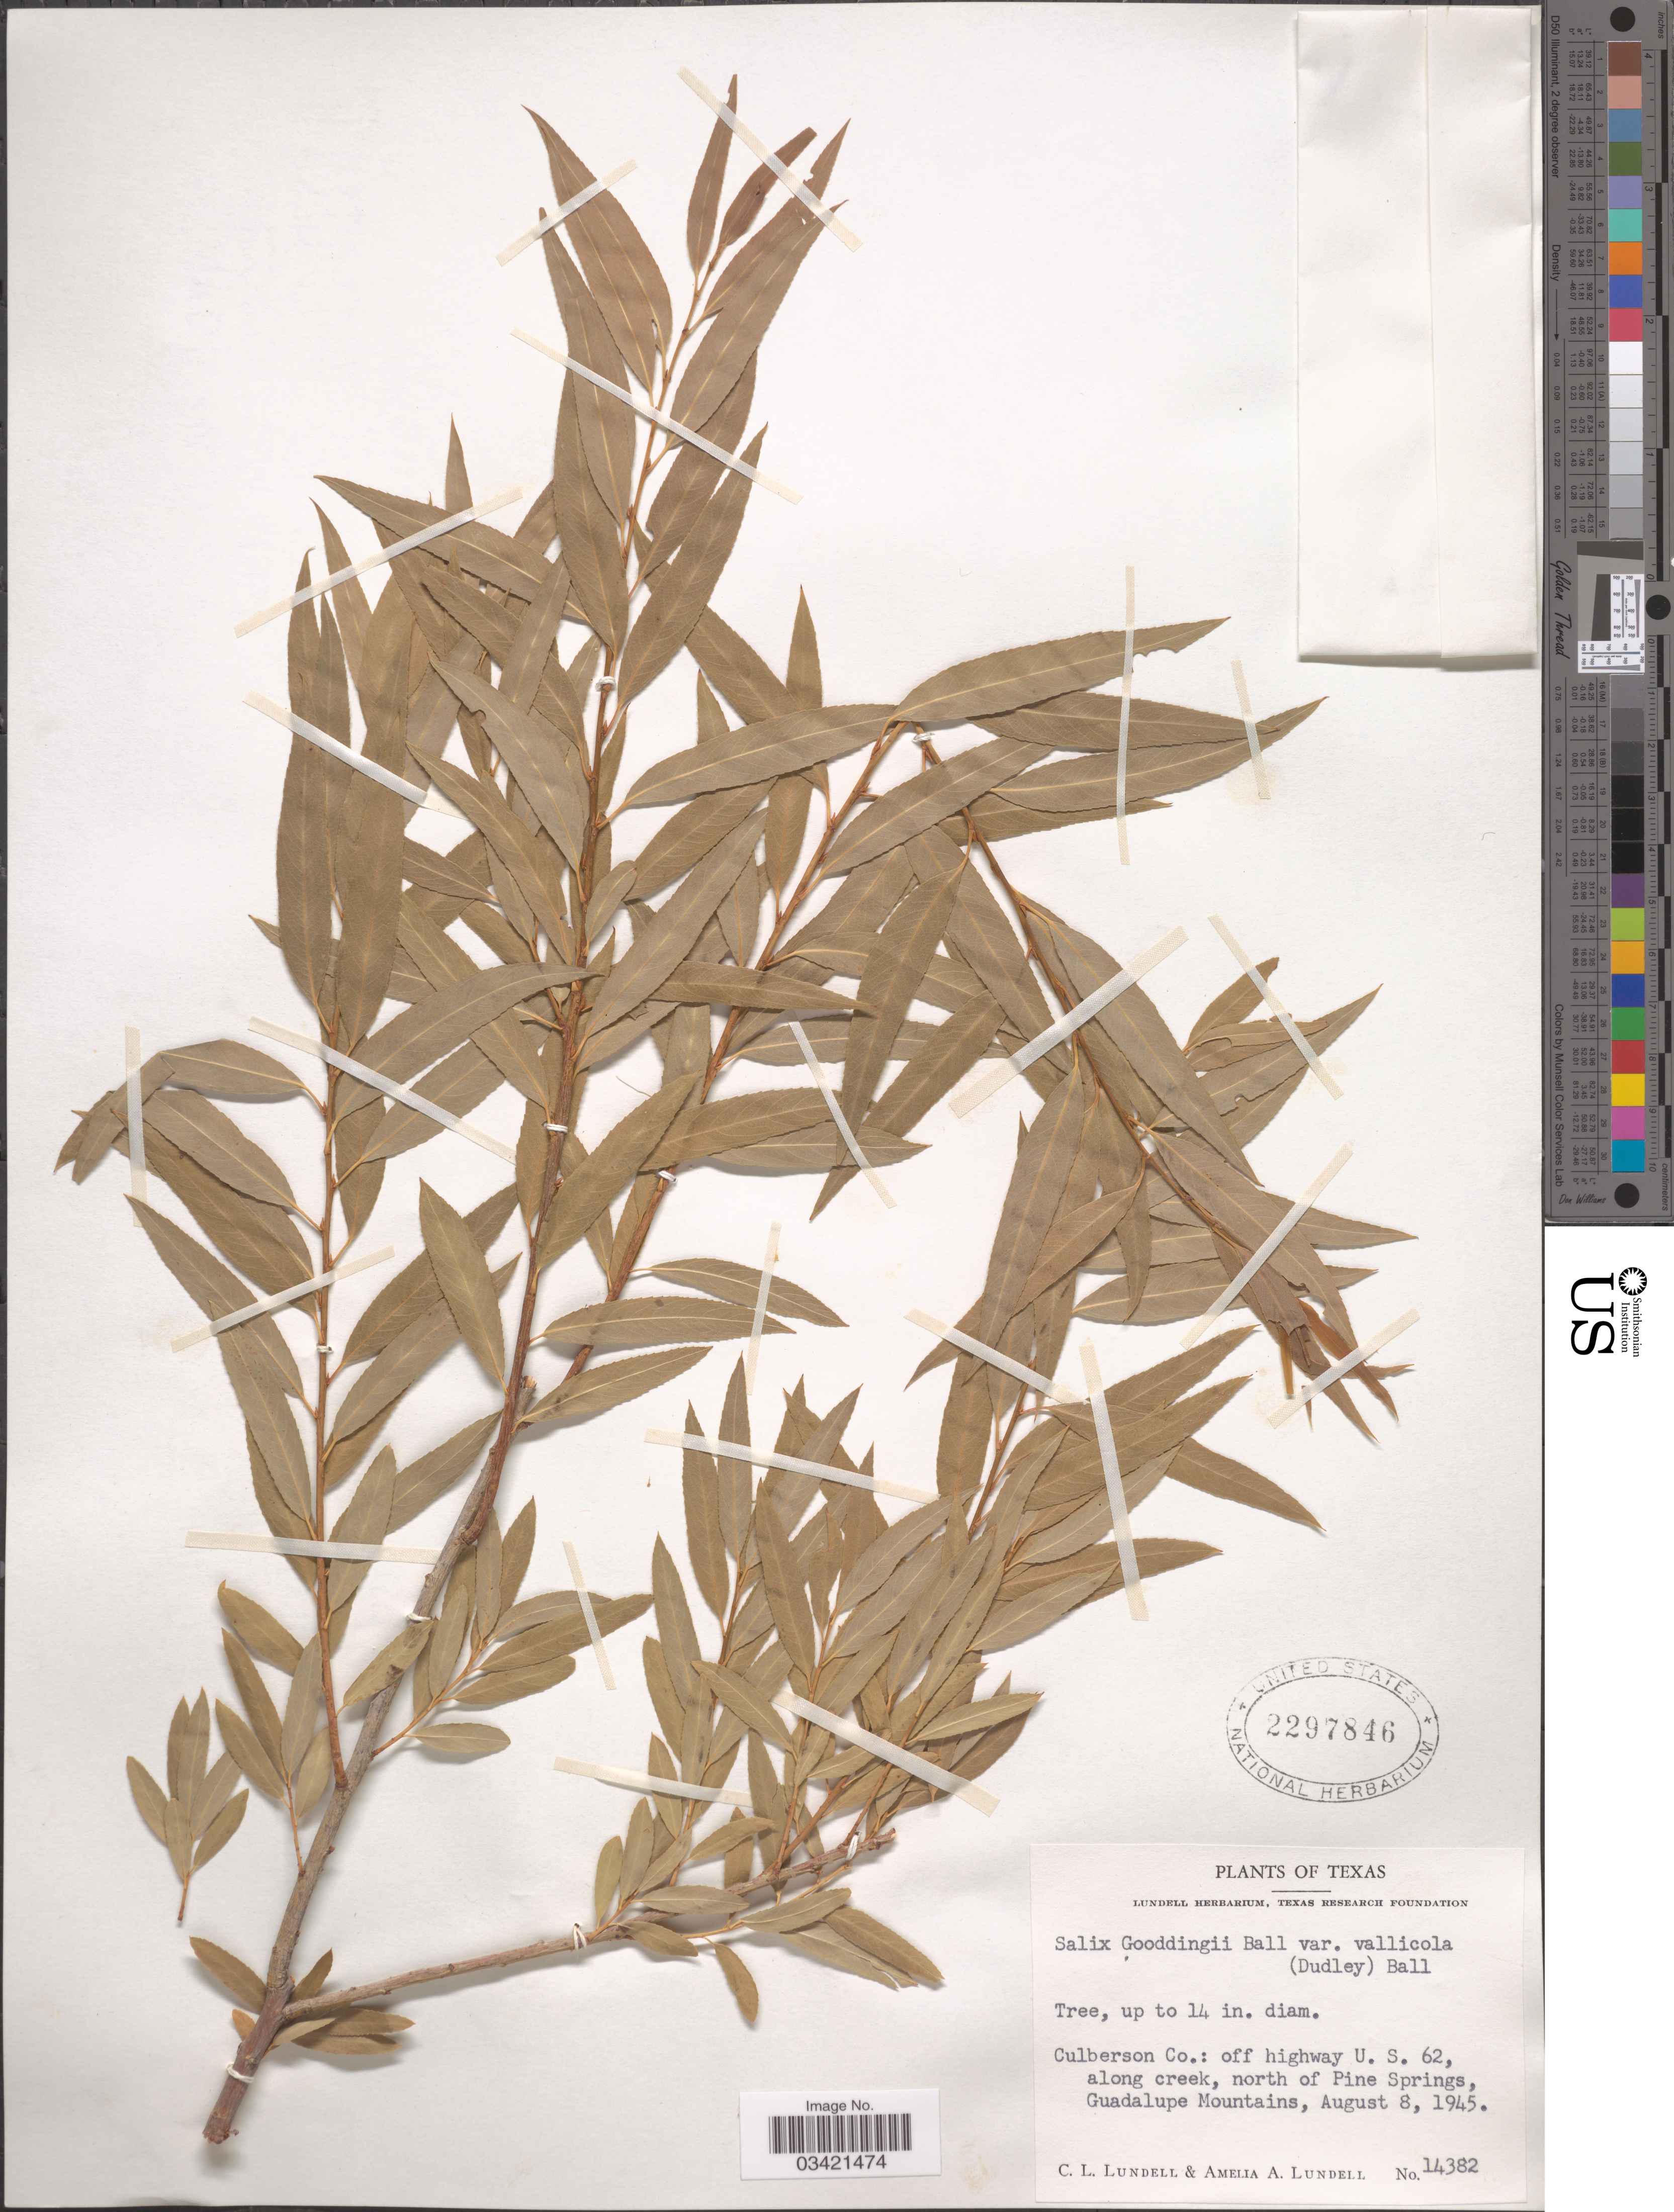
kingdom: Plantae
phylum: Tracheophyta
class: Magnoliopsida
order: Malpighiales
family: Salicaceae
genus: Salix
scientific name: Salix gooddingii var. vallicola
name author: (Dudley) C.R. Ball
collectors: C. L. Lundell & A. A. Lundell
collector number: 14382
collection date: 1945-08-08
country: United States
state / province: Texas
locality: Culberson Co.: off highway U. S. 62, along creek, north of Pine Springs, Guadalupe Mountains.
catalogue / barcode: US 2297846